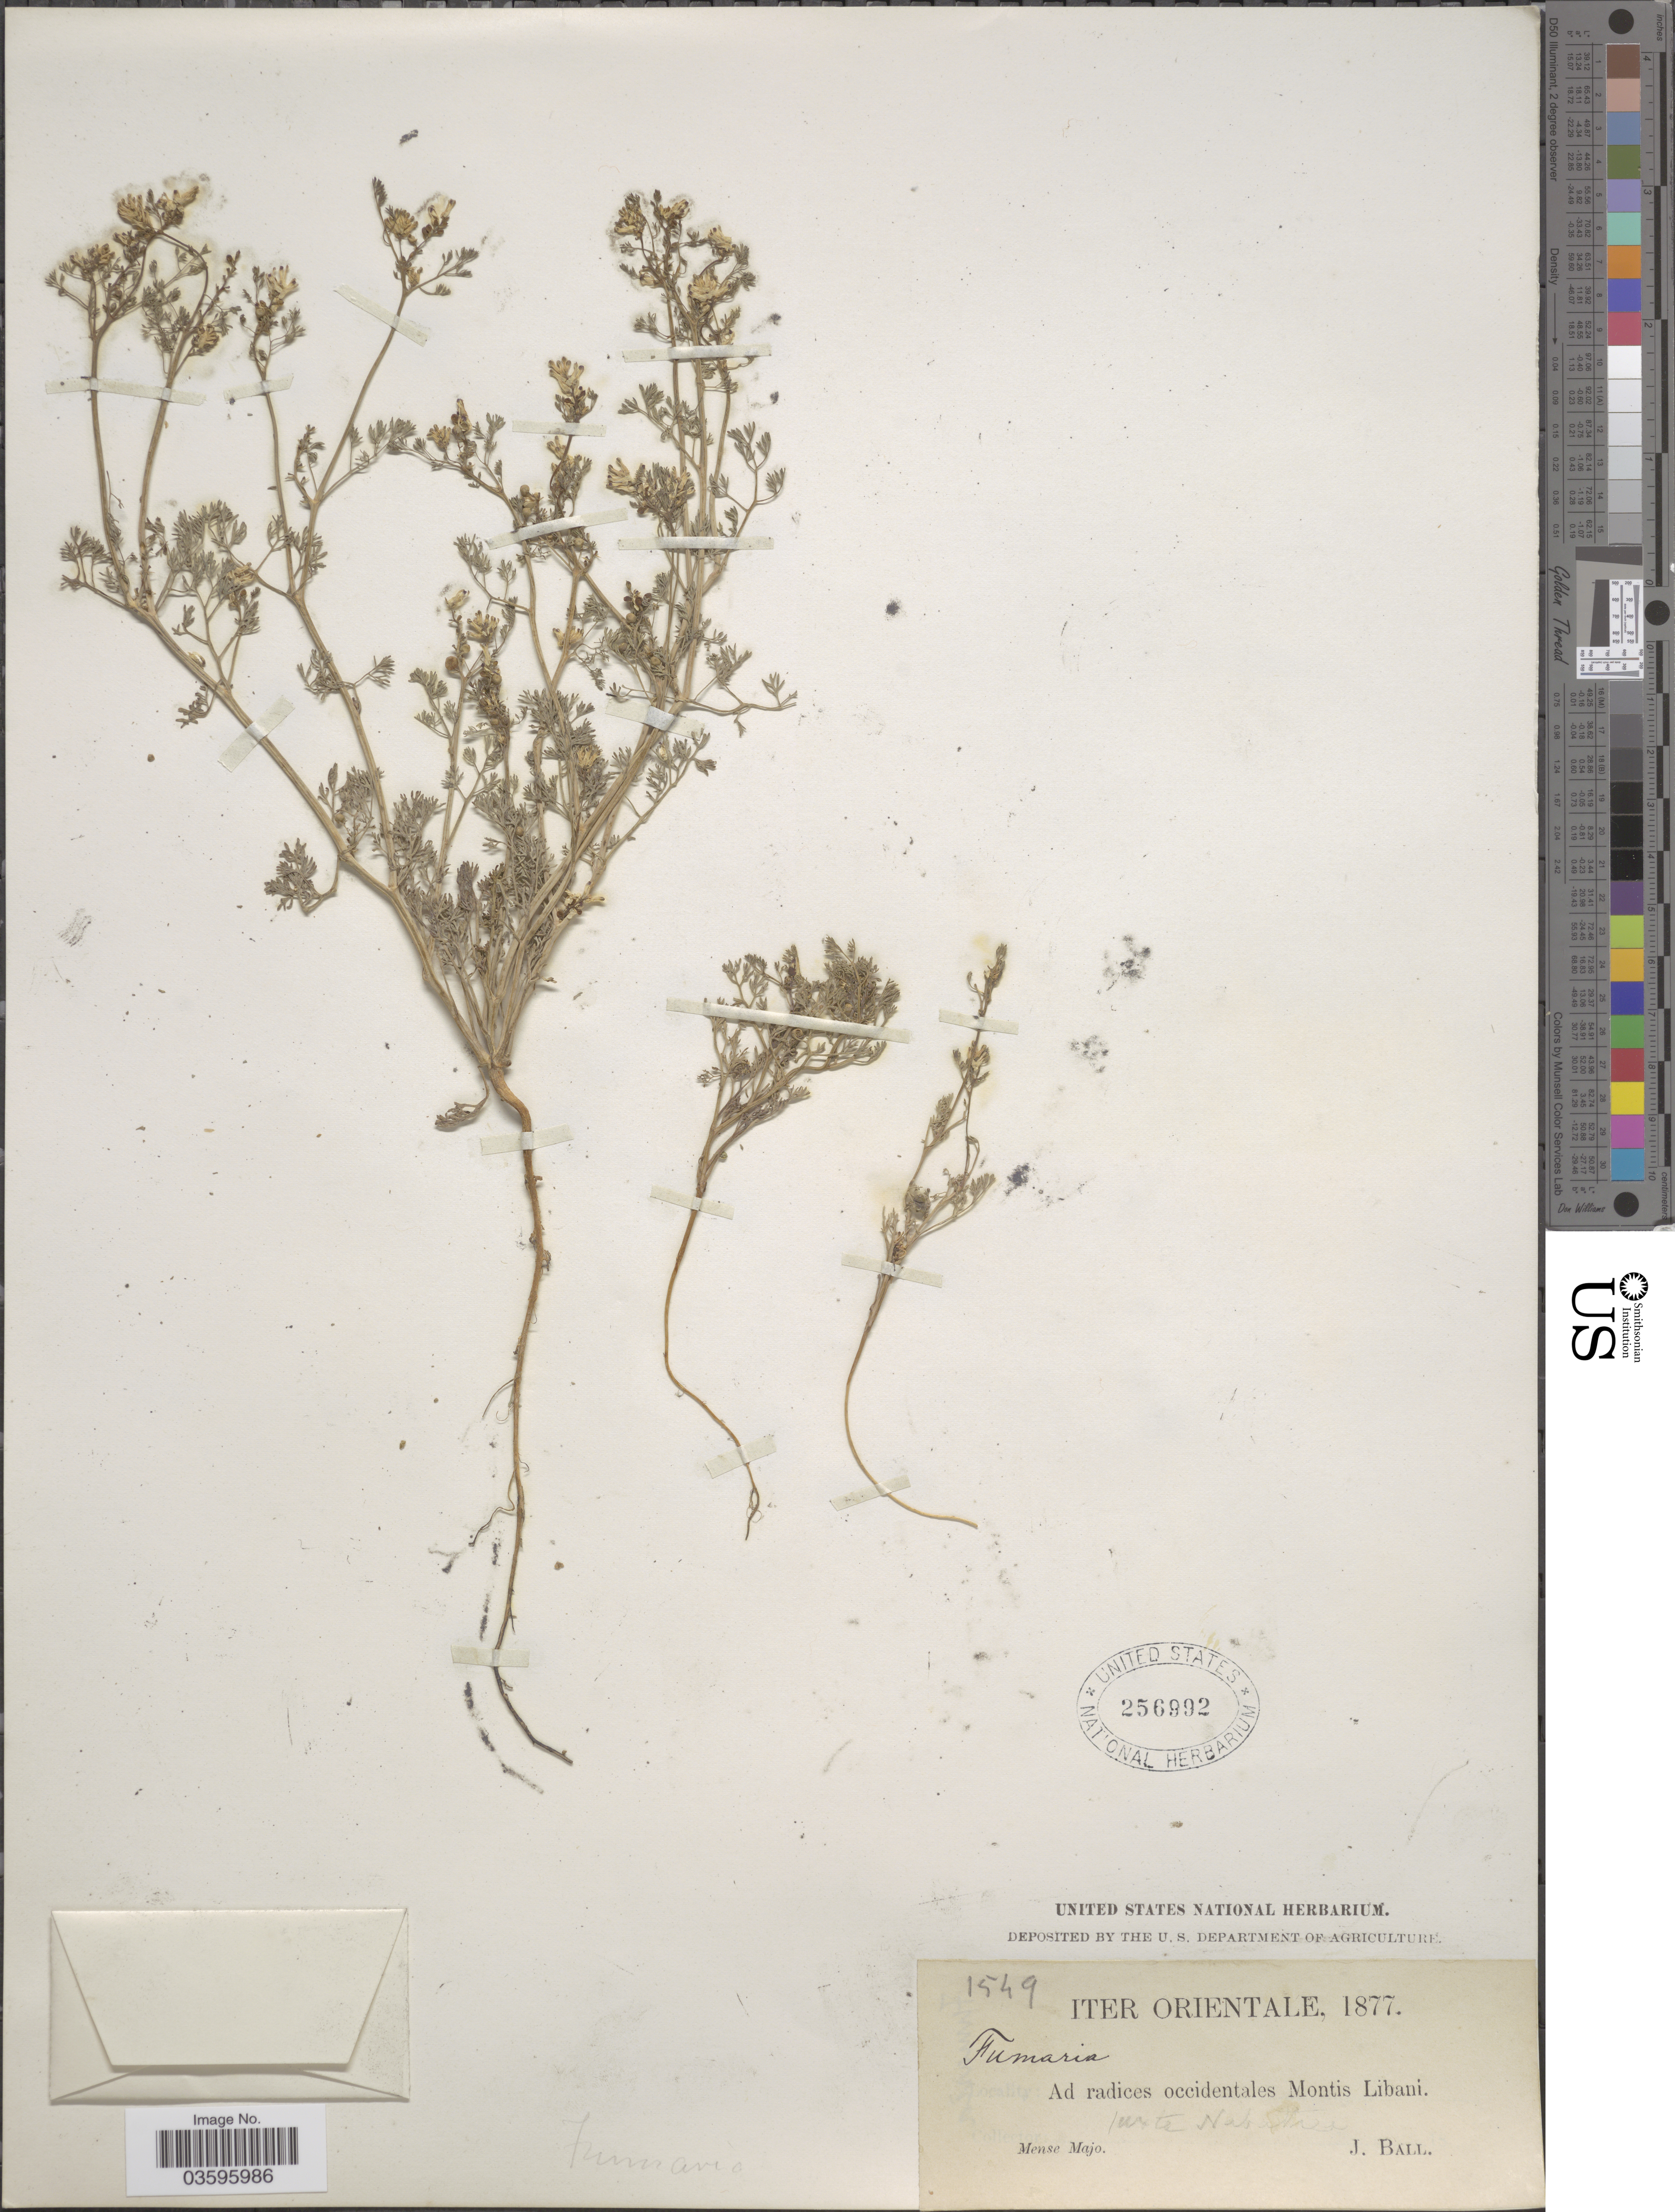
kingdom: Plantae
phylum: Tracheophyta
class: Magnoliopsida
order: Ranunculales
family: Papaveraceae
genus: Fumaria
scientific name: Fumaria sp.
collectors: J. Ball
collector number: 1549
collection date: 1877-05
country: Lebanon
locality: Iter Orientale. Ad radices occidentales Montis Libani. Juxta nabsthea [Nabatieh]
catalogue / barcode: US 256992